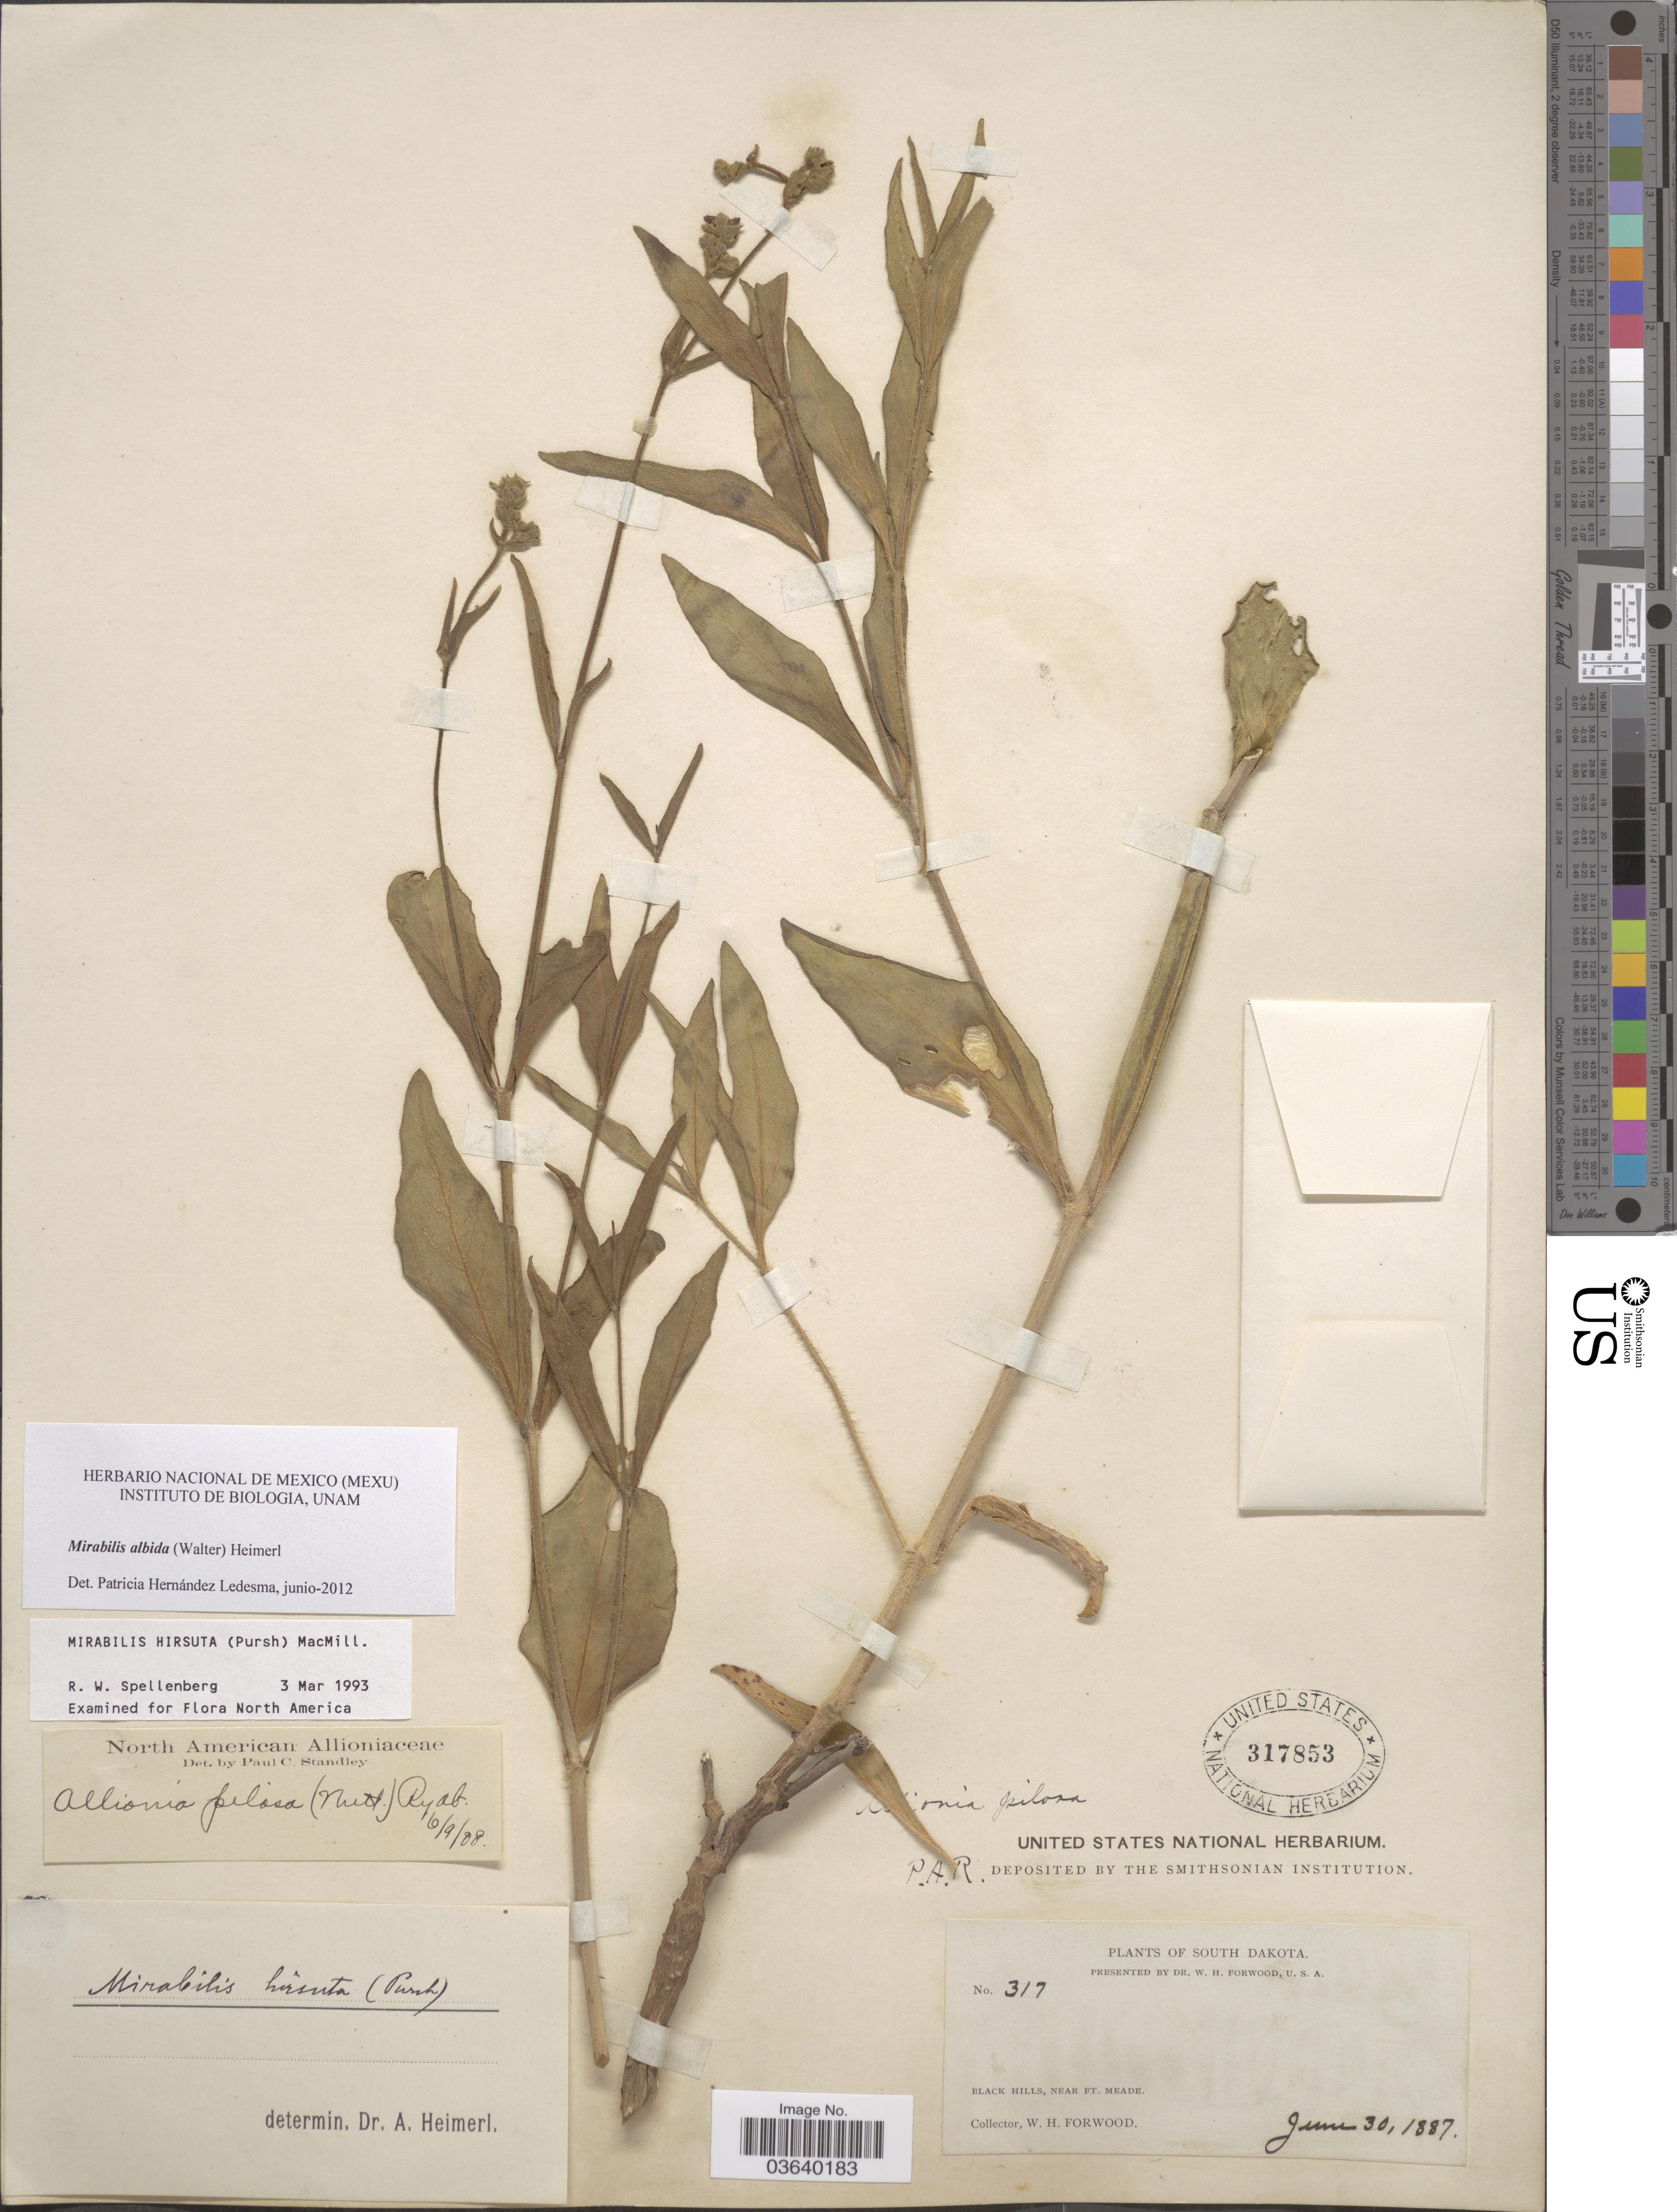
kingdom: Plantae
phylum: Tracheophyta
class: Magnoliopsida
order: Caryophyllales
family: Nyctaginaceae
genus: Mirabilis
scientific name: Mirabilis albida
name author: (Walter) Heimerl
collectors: W. Forwood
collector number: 317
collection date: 1887-06-30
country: United States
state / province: South Dakota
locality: Black Hills, near Ft. Meade.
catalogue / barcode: US 317853